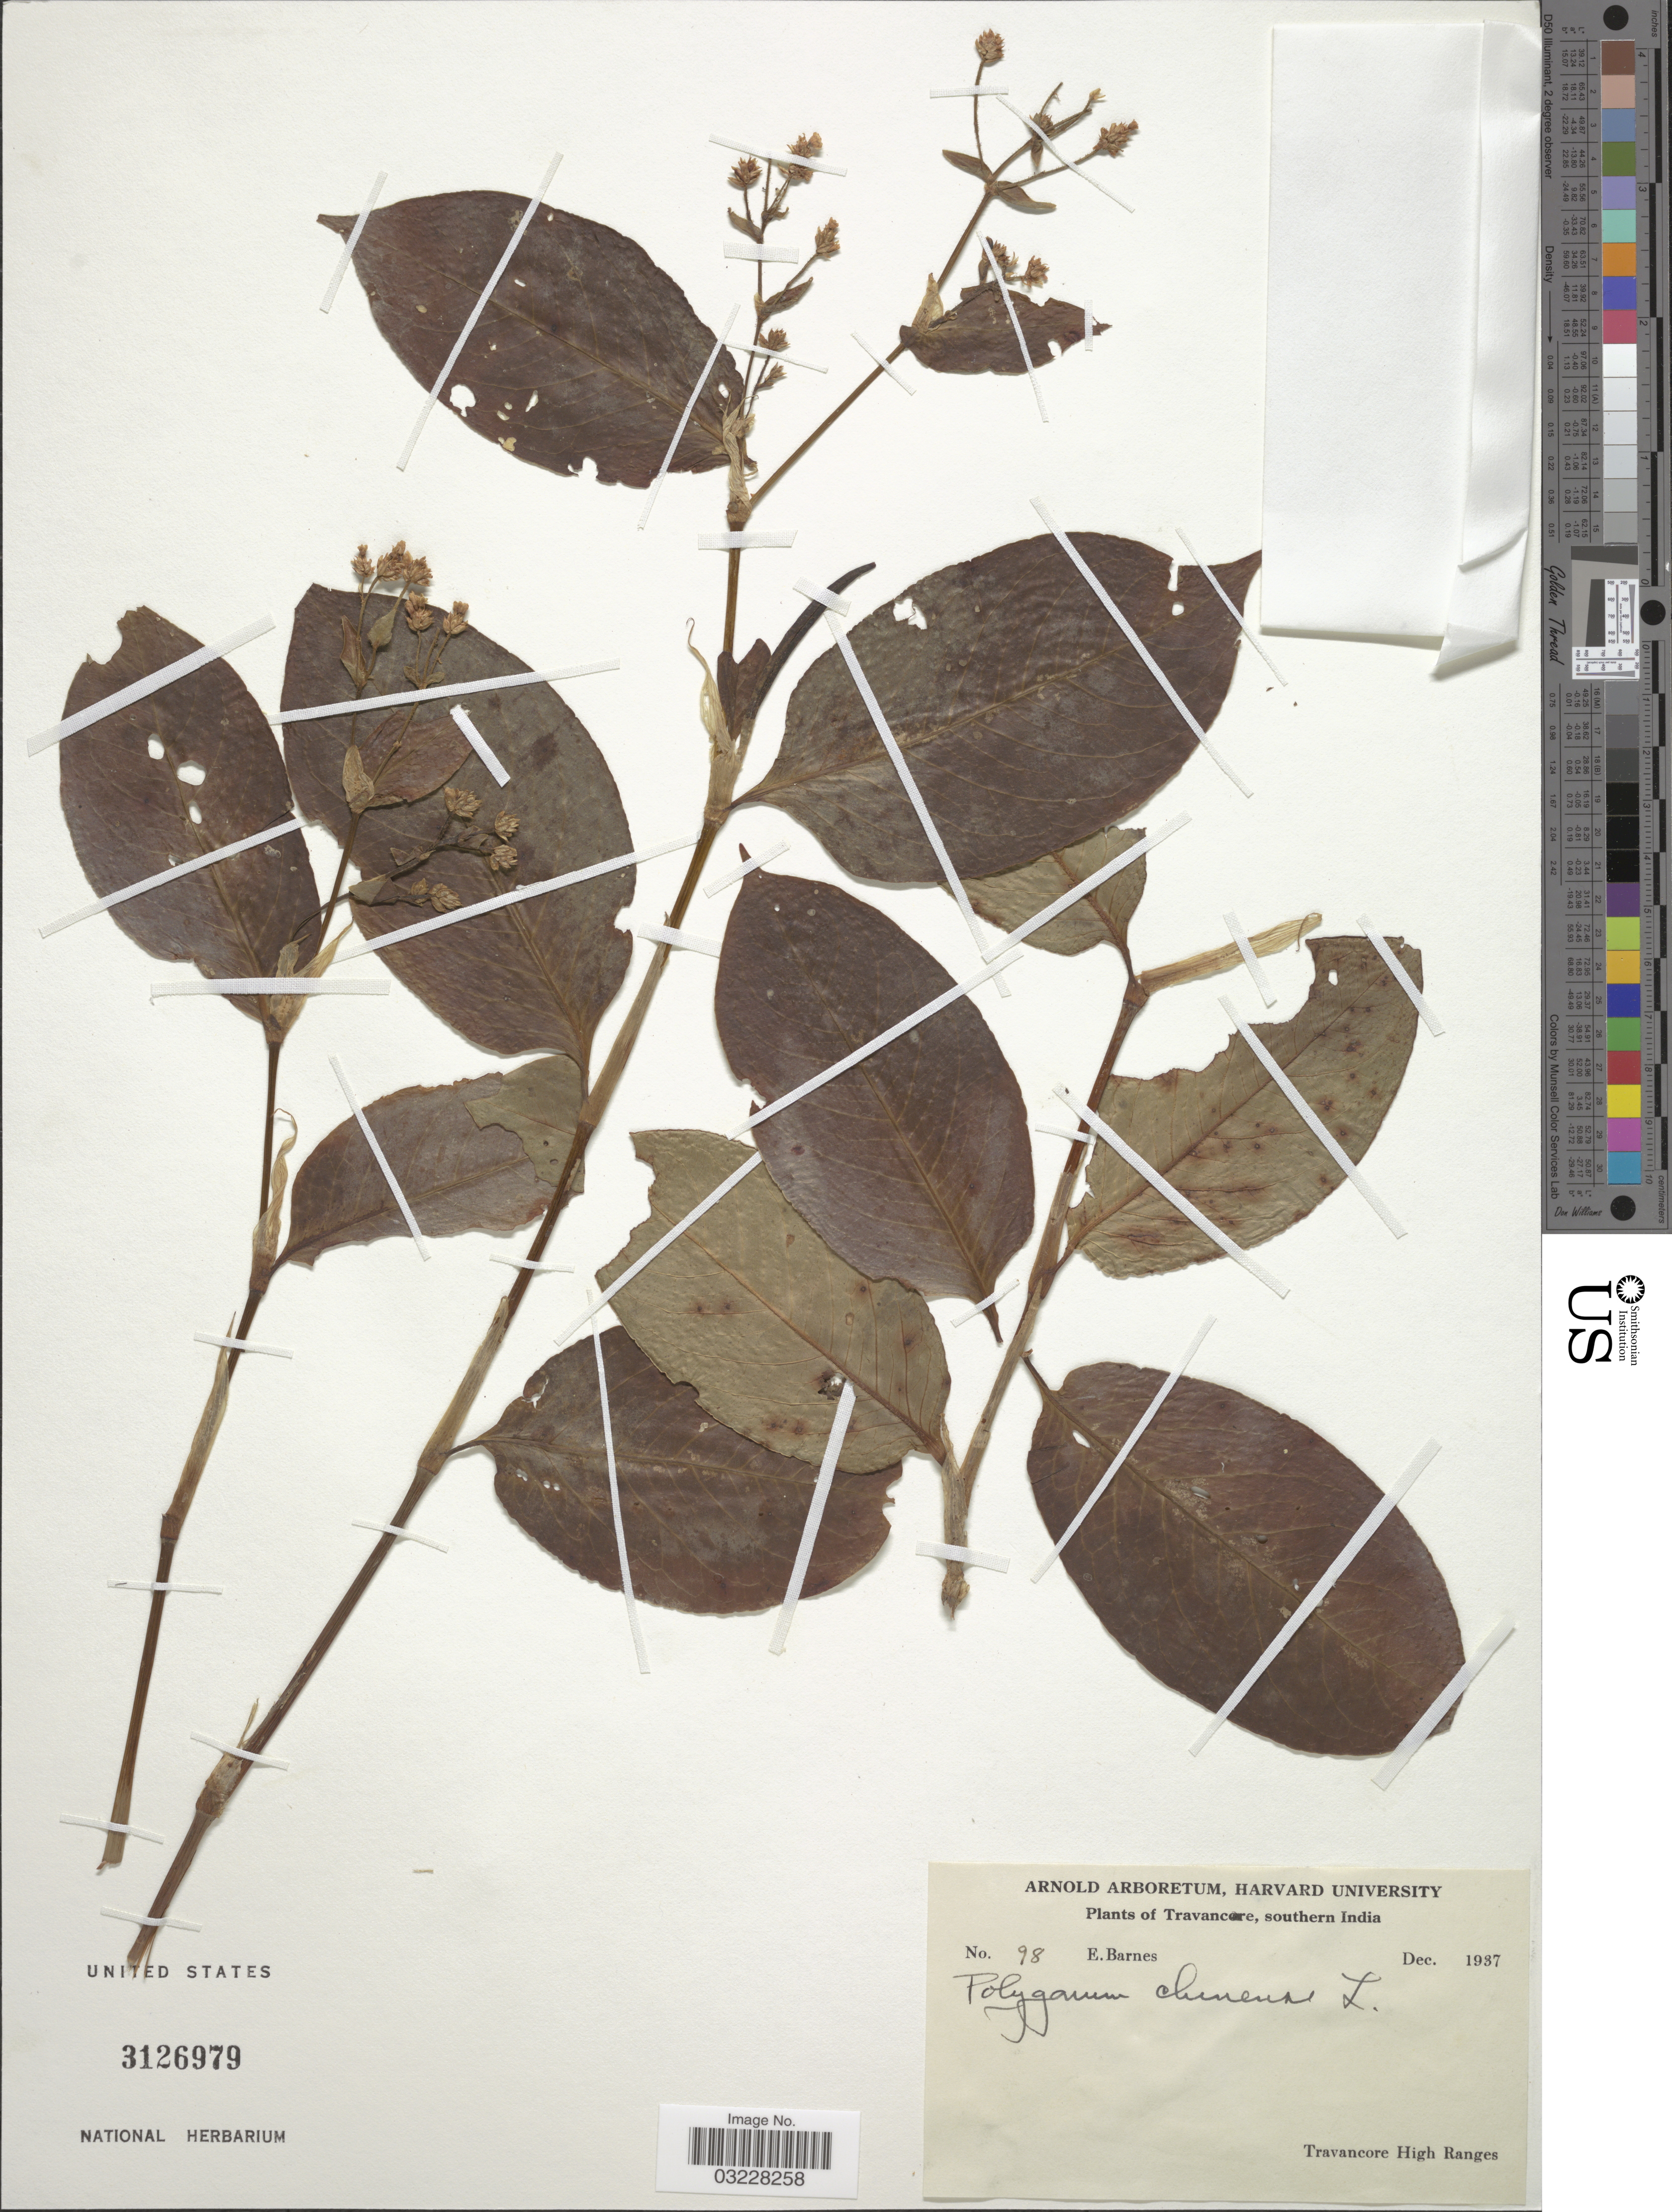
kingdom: Plantae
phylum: Tracheophyta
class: Magnoliopsida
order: Caryophyllales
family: Polygonaceae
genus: Polygonum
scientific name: Polygonum chinense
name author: L.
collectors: E. Barnes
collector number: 98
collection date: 1937-12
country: India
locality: Travancore, southern India. Travancore High Ranges.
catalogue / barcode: US 3126979